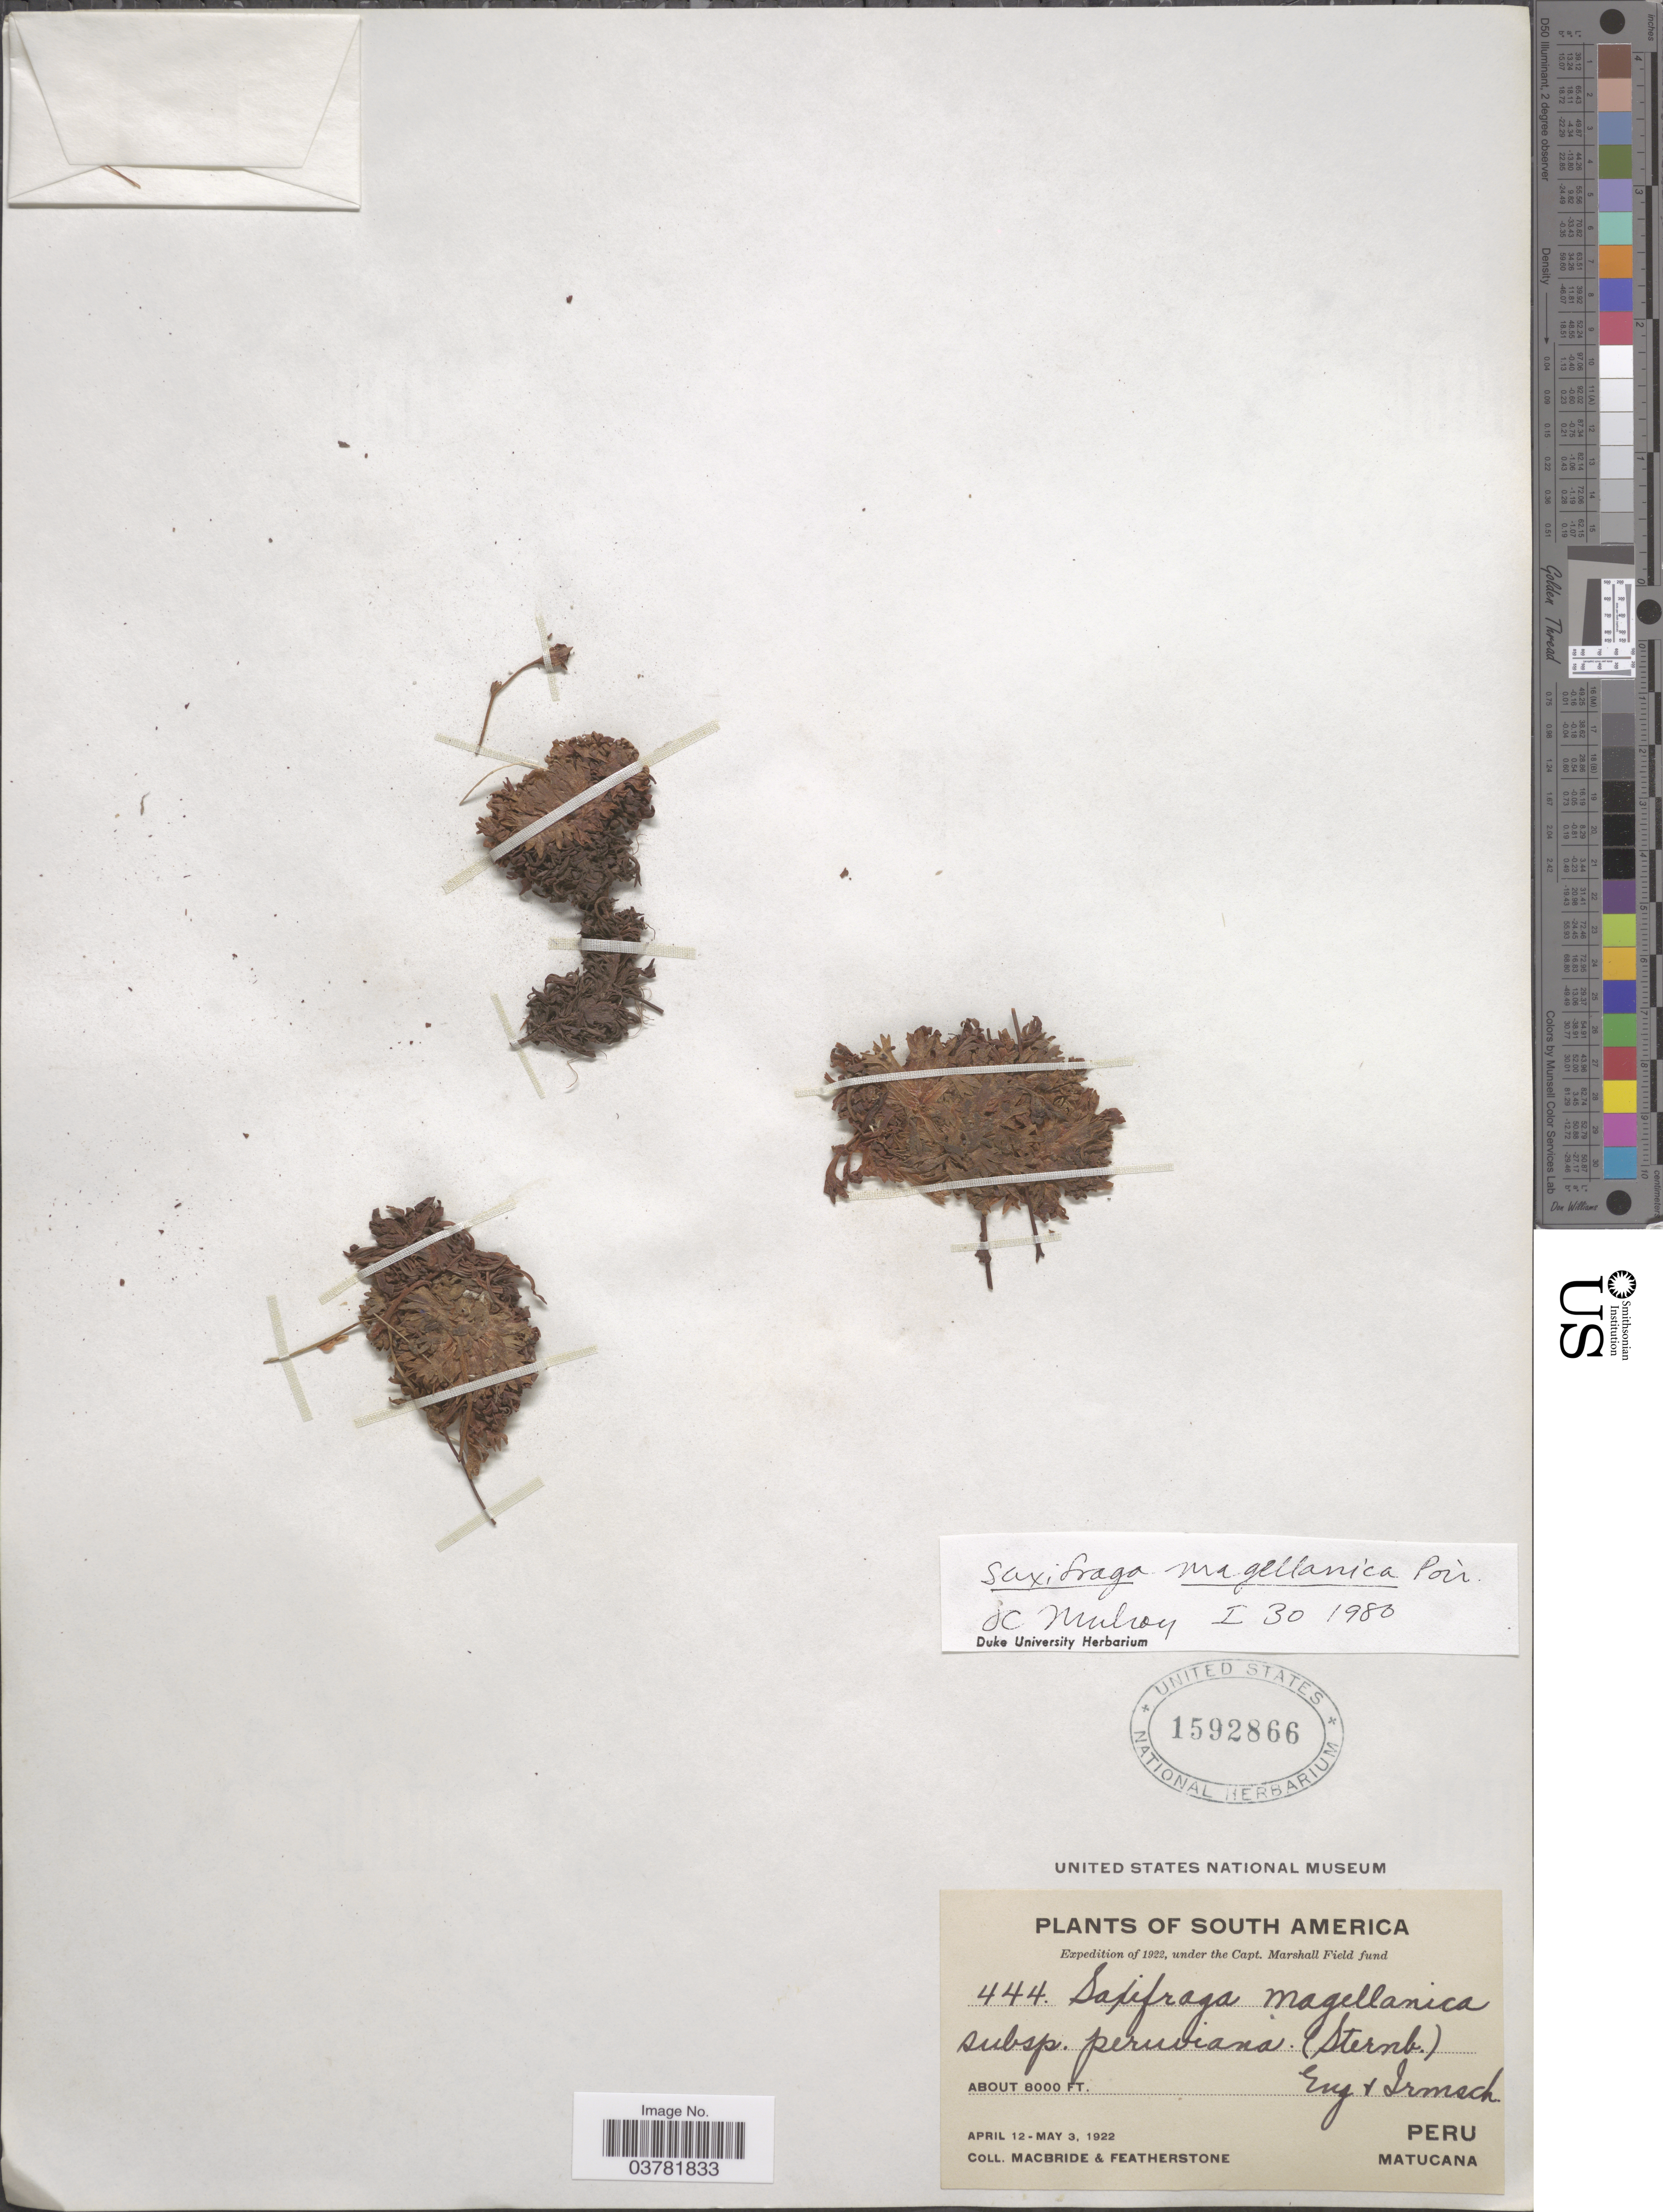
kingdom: Plantae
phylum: Tracheophyta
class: Magnoliopsida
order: Saxifragales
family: Saxifragaceae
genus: Saxifraga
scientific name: Saxifraga magellanica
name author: Poir.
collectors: Macbride, -- & -. Featherstone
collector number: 444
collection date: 1922-04-12/1922-05-03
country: Peru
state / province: Lima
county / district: Huarochirí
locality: Expedition of 1922. Matucana.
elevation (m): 2438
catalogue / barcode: US 1592866